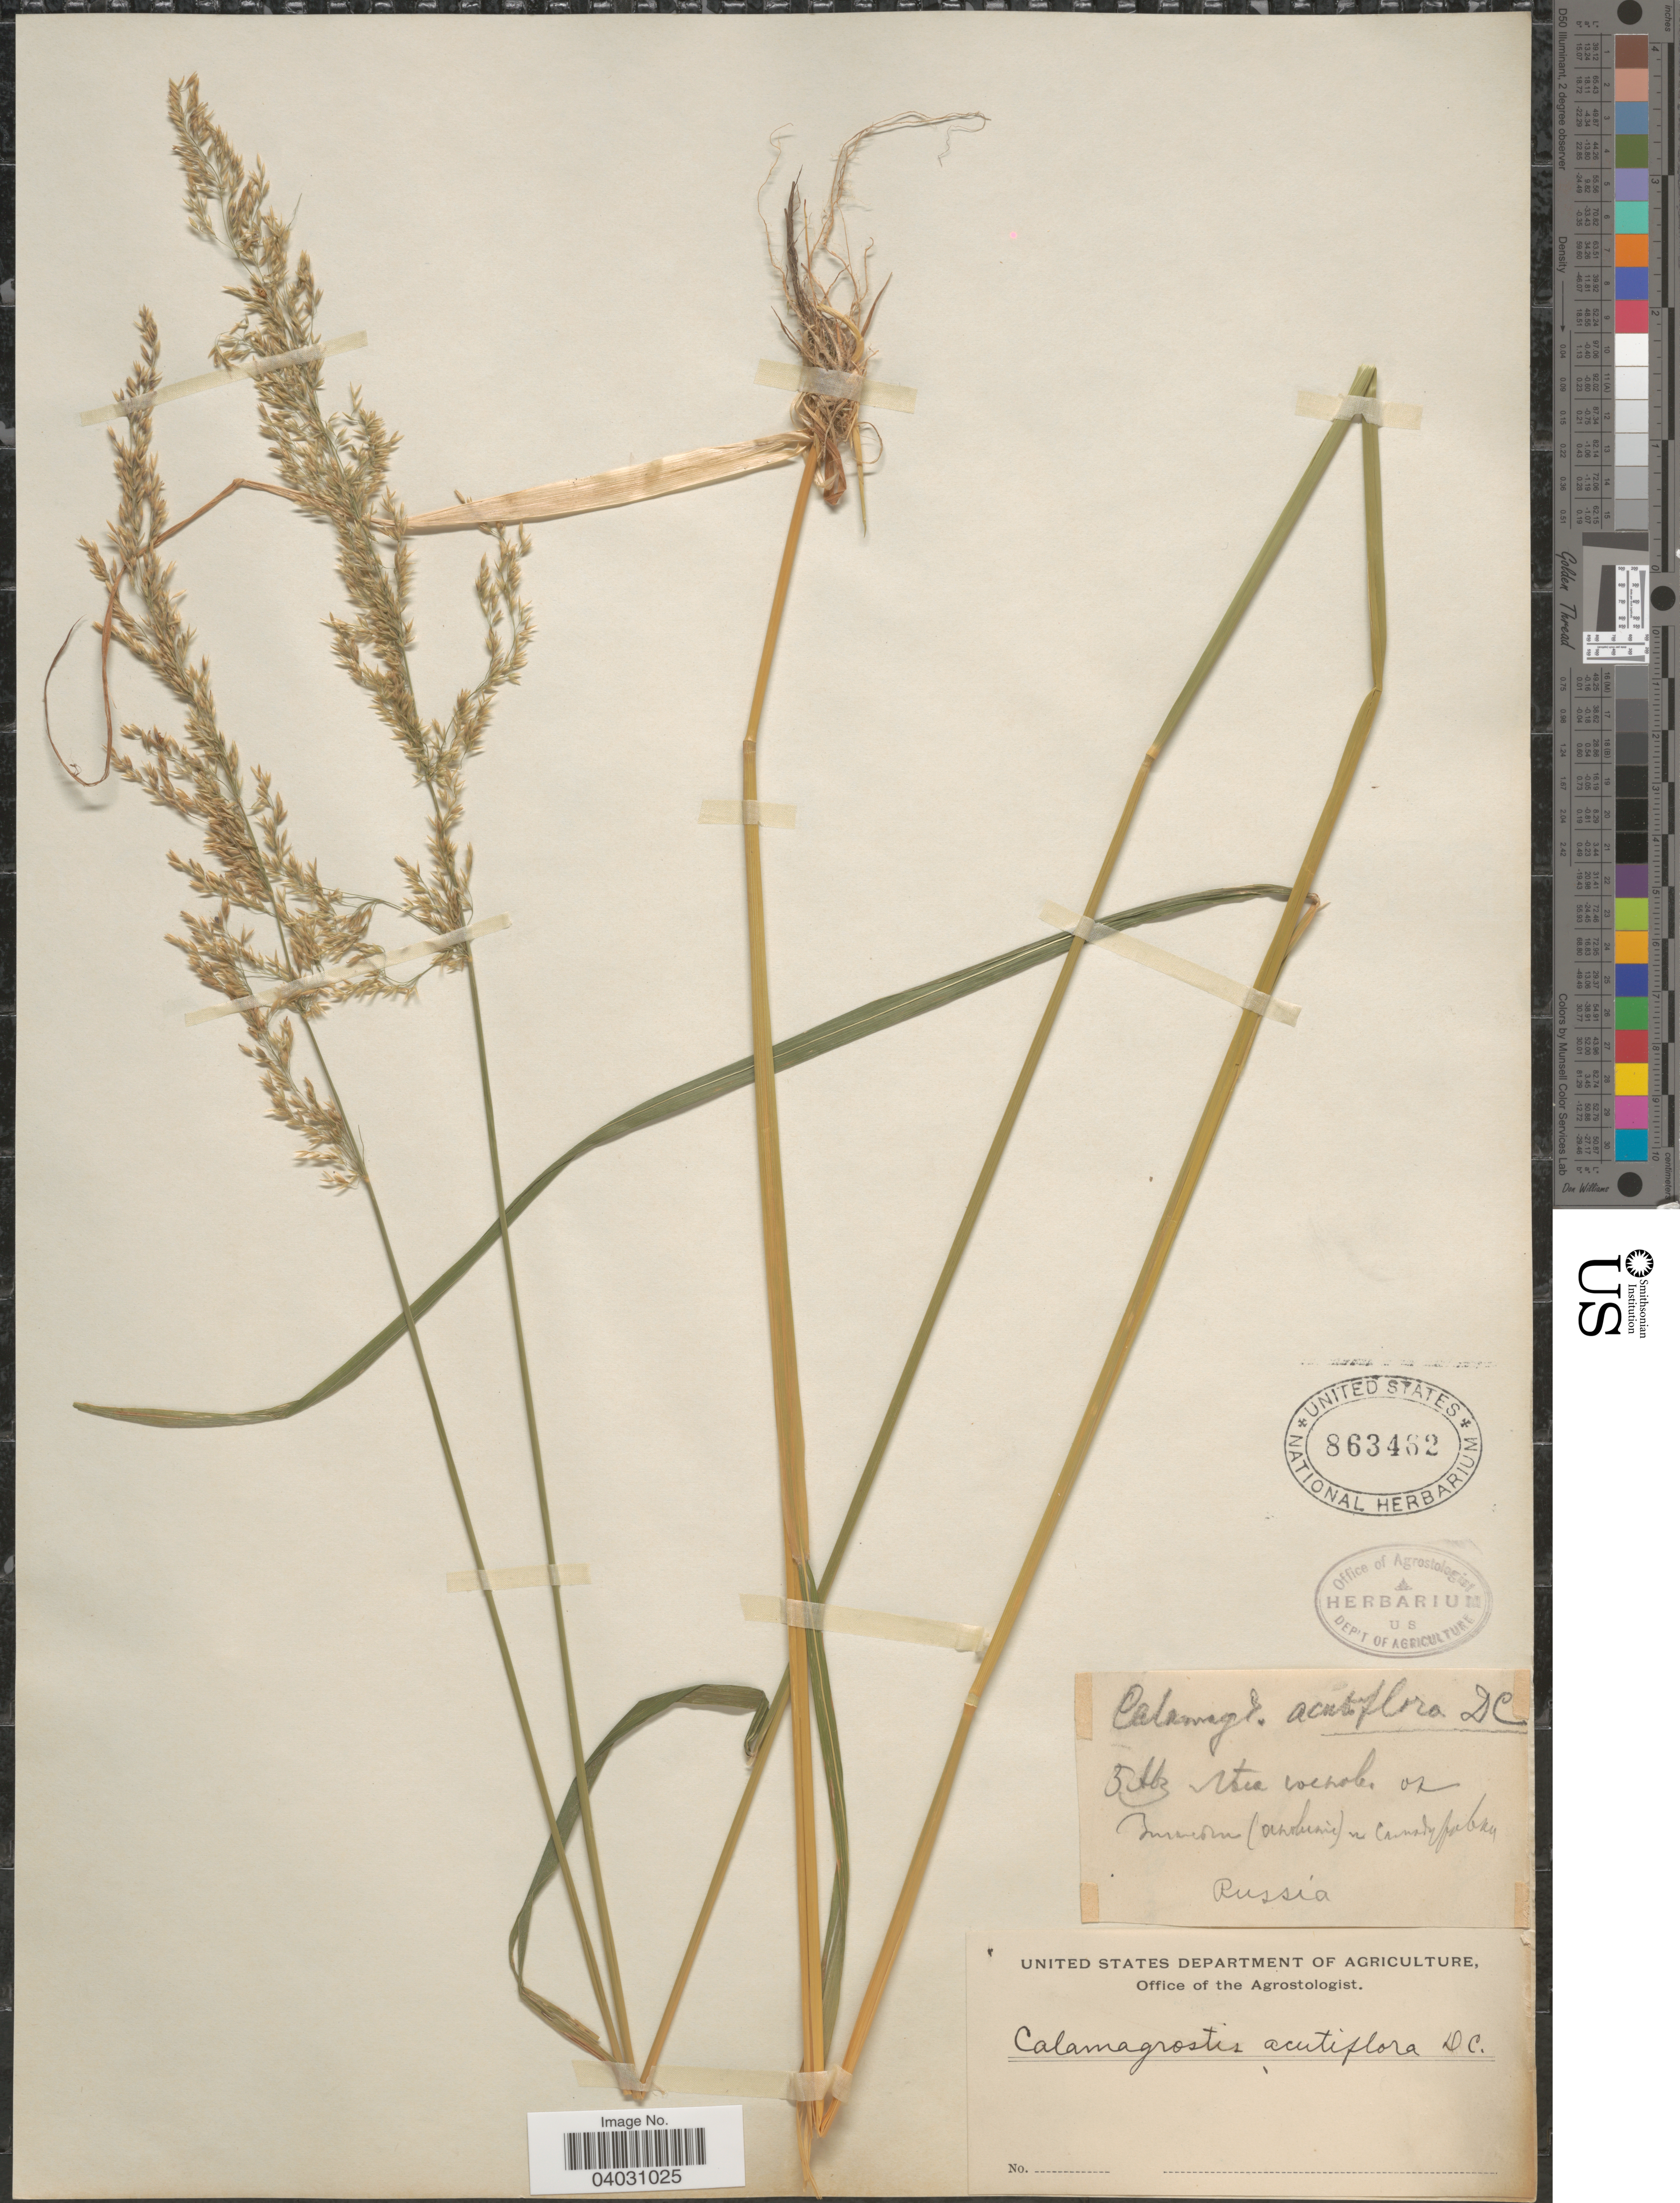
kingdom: Plantae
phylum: Tracheophyta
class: Liliopsida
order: Poales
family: Poaceae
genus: Calamagrostis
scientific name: Calamagrostis acutiflora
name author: (Schrad.) DC.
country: Russian Federation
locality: [illegible text] Russia.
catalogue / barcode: US 863462